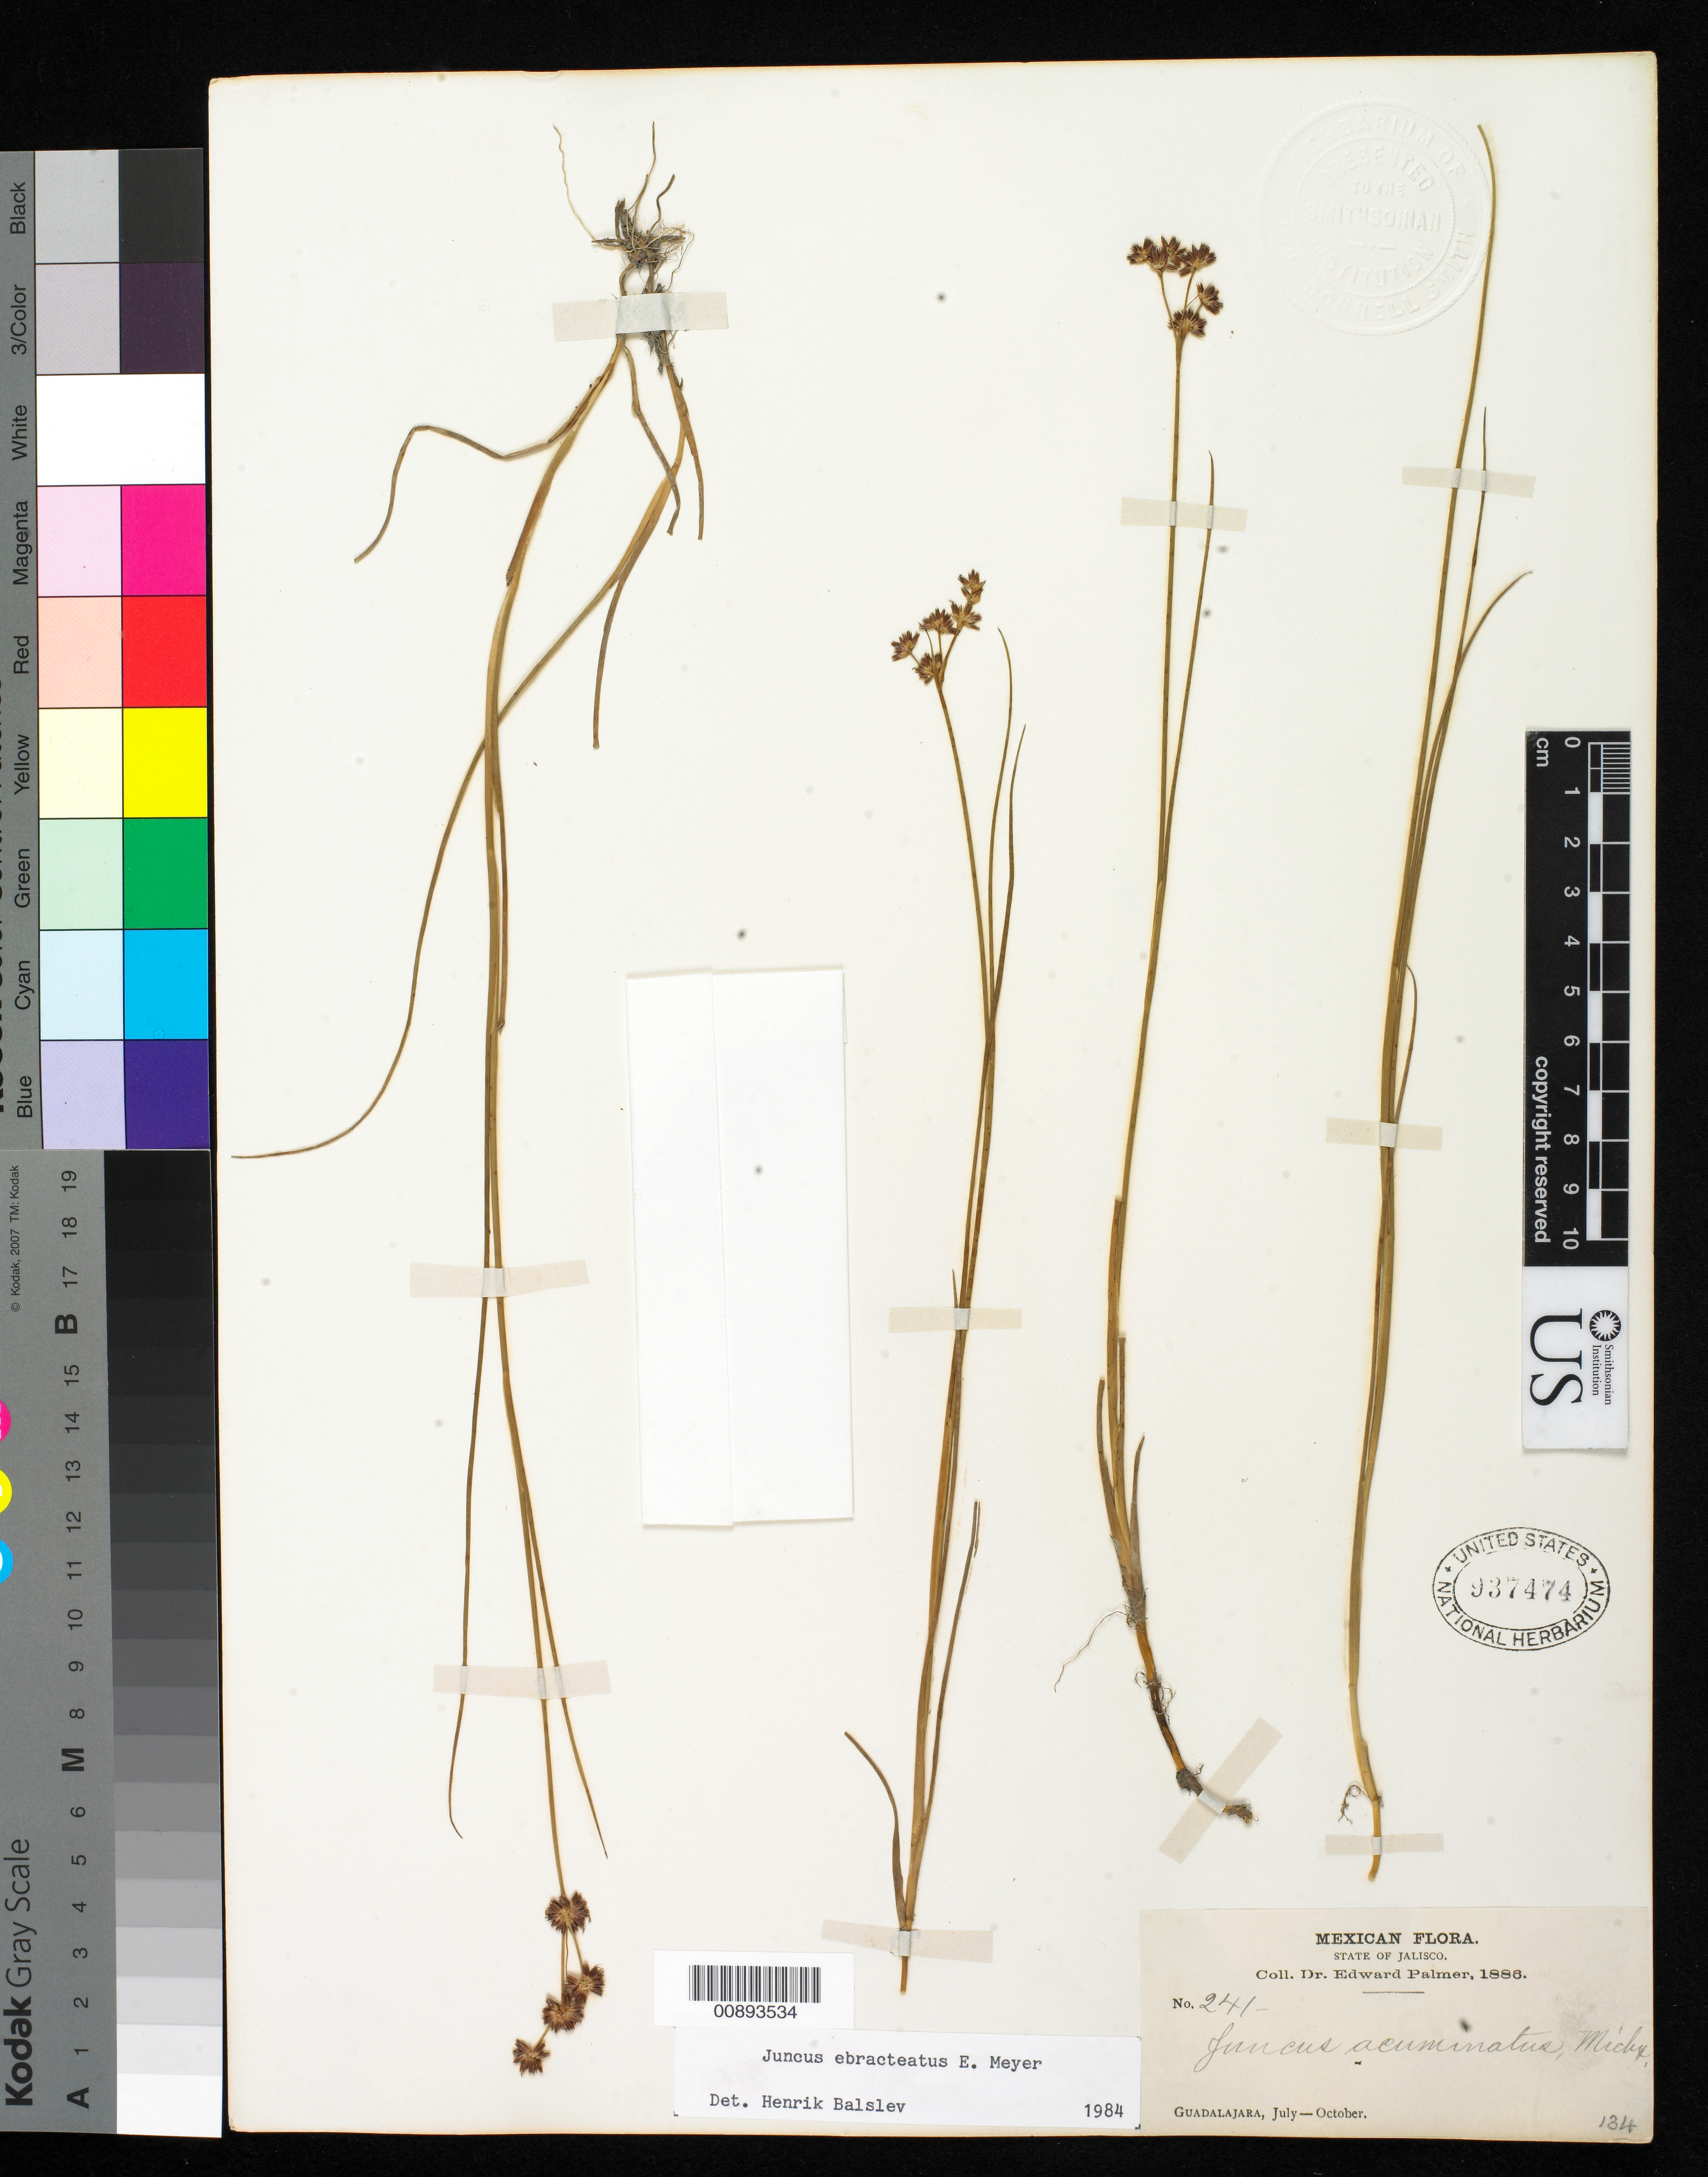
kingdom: Plantae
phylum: Tracheophyta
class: Liliopsida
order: Poales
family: Juncaceae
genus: Juncus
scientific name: Juncus ebracteatus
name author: E. Mey.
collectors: E. Palmer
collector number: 241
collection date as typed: Jul 1886 to -- Oct 1886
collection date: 1886-07/1886-10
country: Mexico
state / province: Jalisco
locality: Guadalajara, Jalisco.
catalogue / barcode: US 937474